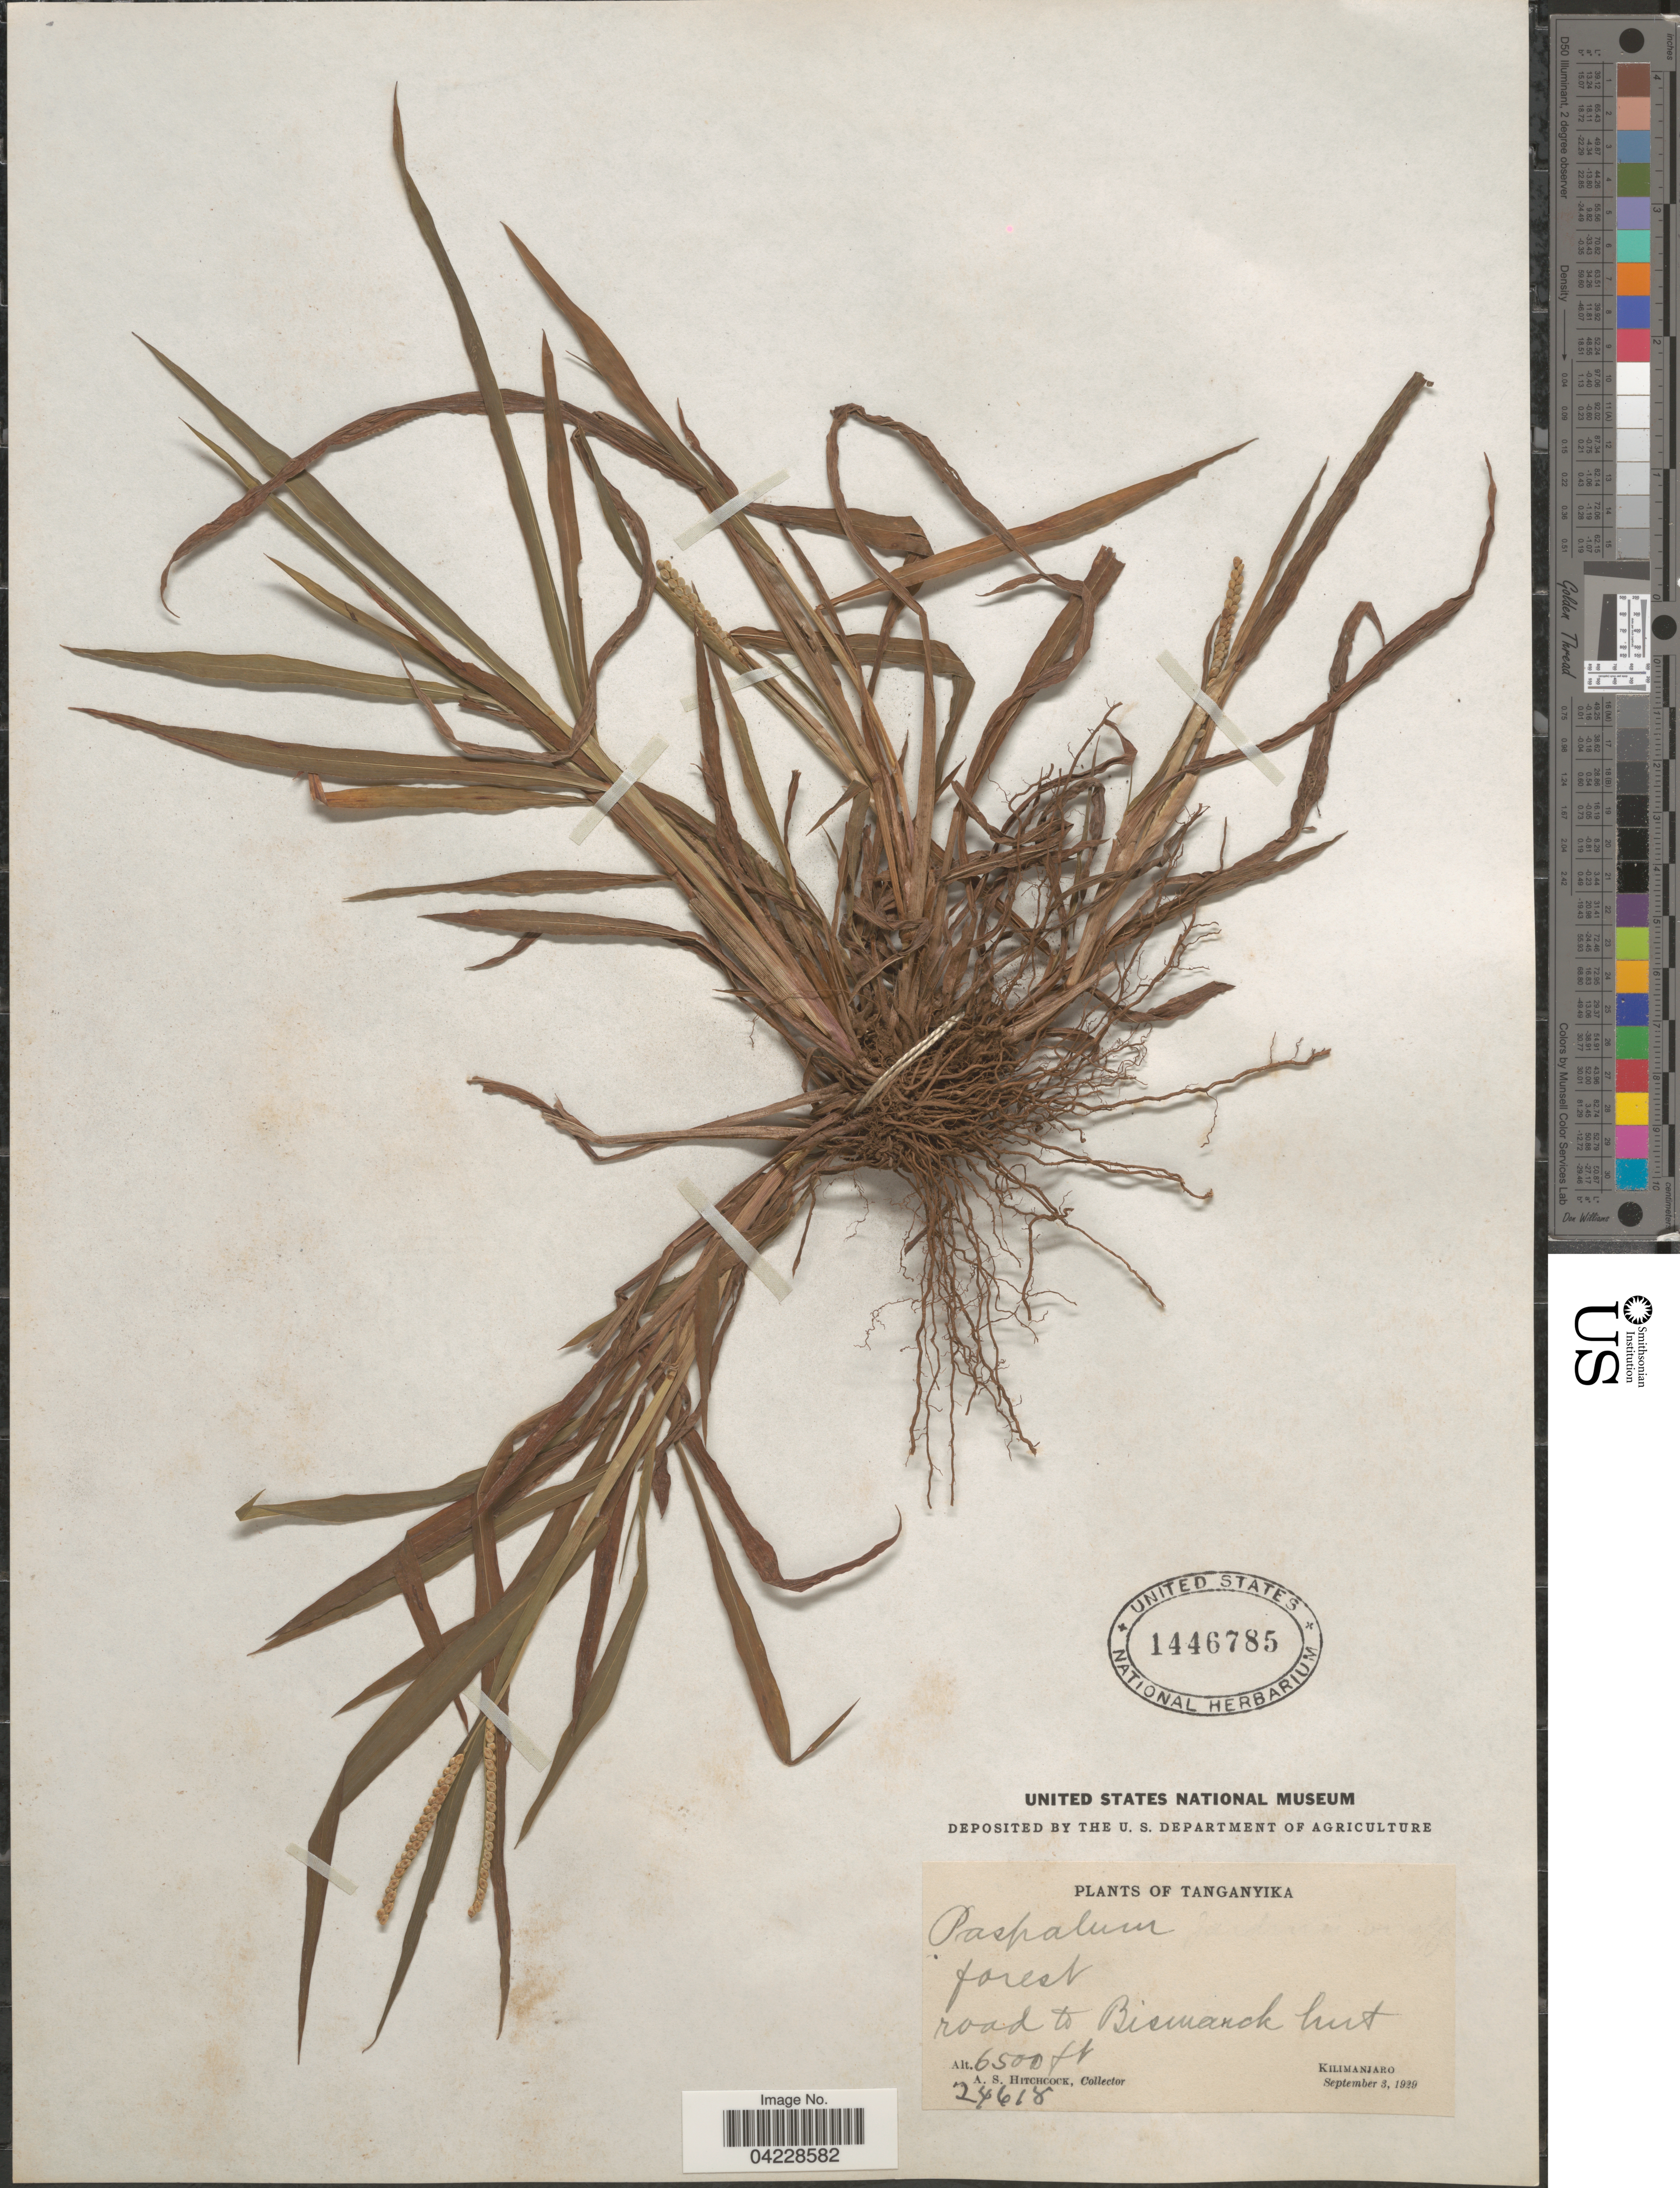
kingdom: Plantae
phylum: Tracheophyta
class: Liliopsida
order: Poales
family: Poaceae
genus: Paspalum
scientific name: Paspalum scrobiculatum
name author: L.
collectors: A. S. Hitchcock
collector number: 24618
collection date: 1929-09-03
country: Tanzania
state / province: Kilimanjaro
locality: Forest road to Bismarck hut. Kilimanjaro.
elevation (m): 1981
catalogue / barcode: US 1446785